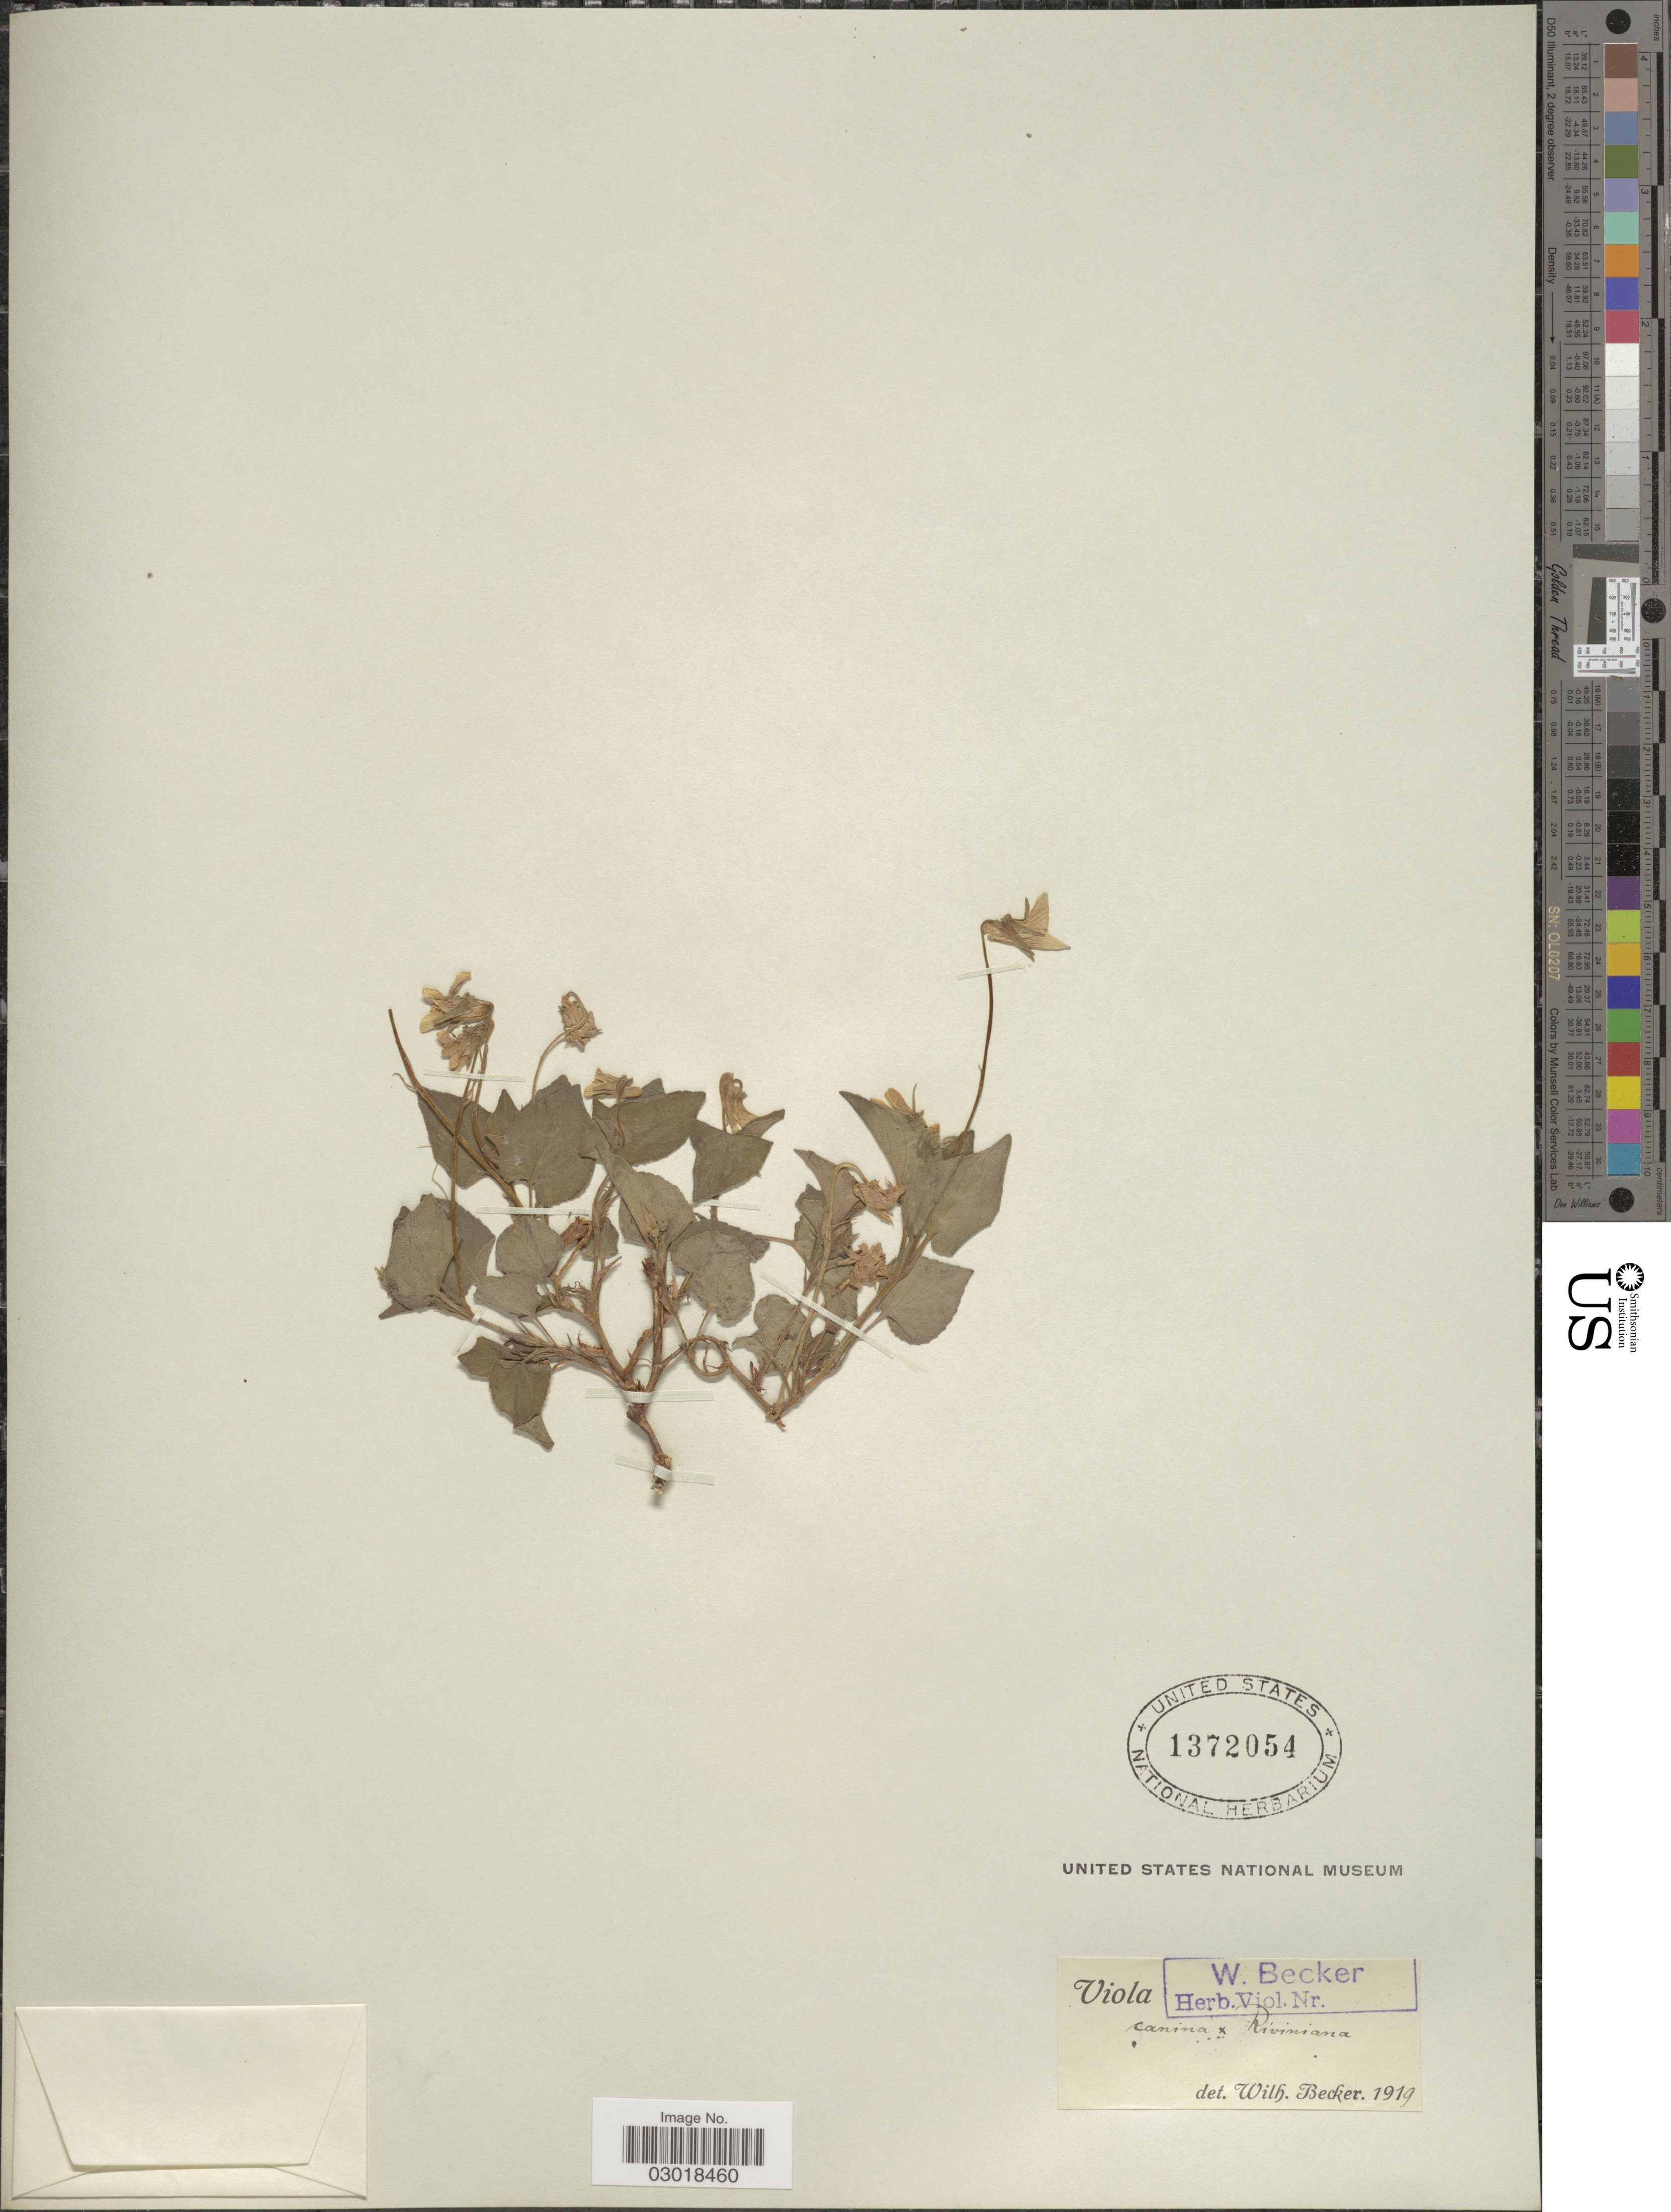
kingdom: Plantae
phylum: Tracheophyta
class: Magnoliopsida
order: Malpighiales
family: Violaceae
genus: Viola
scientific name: Viola canina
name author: L.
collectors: W. Becker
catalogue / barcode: US 1372054